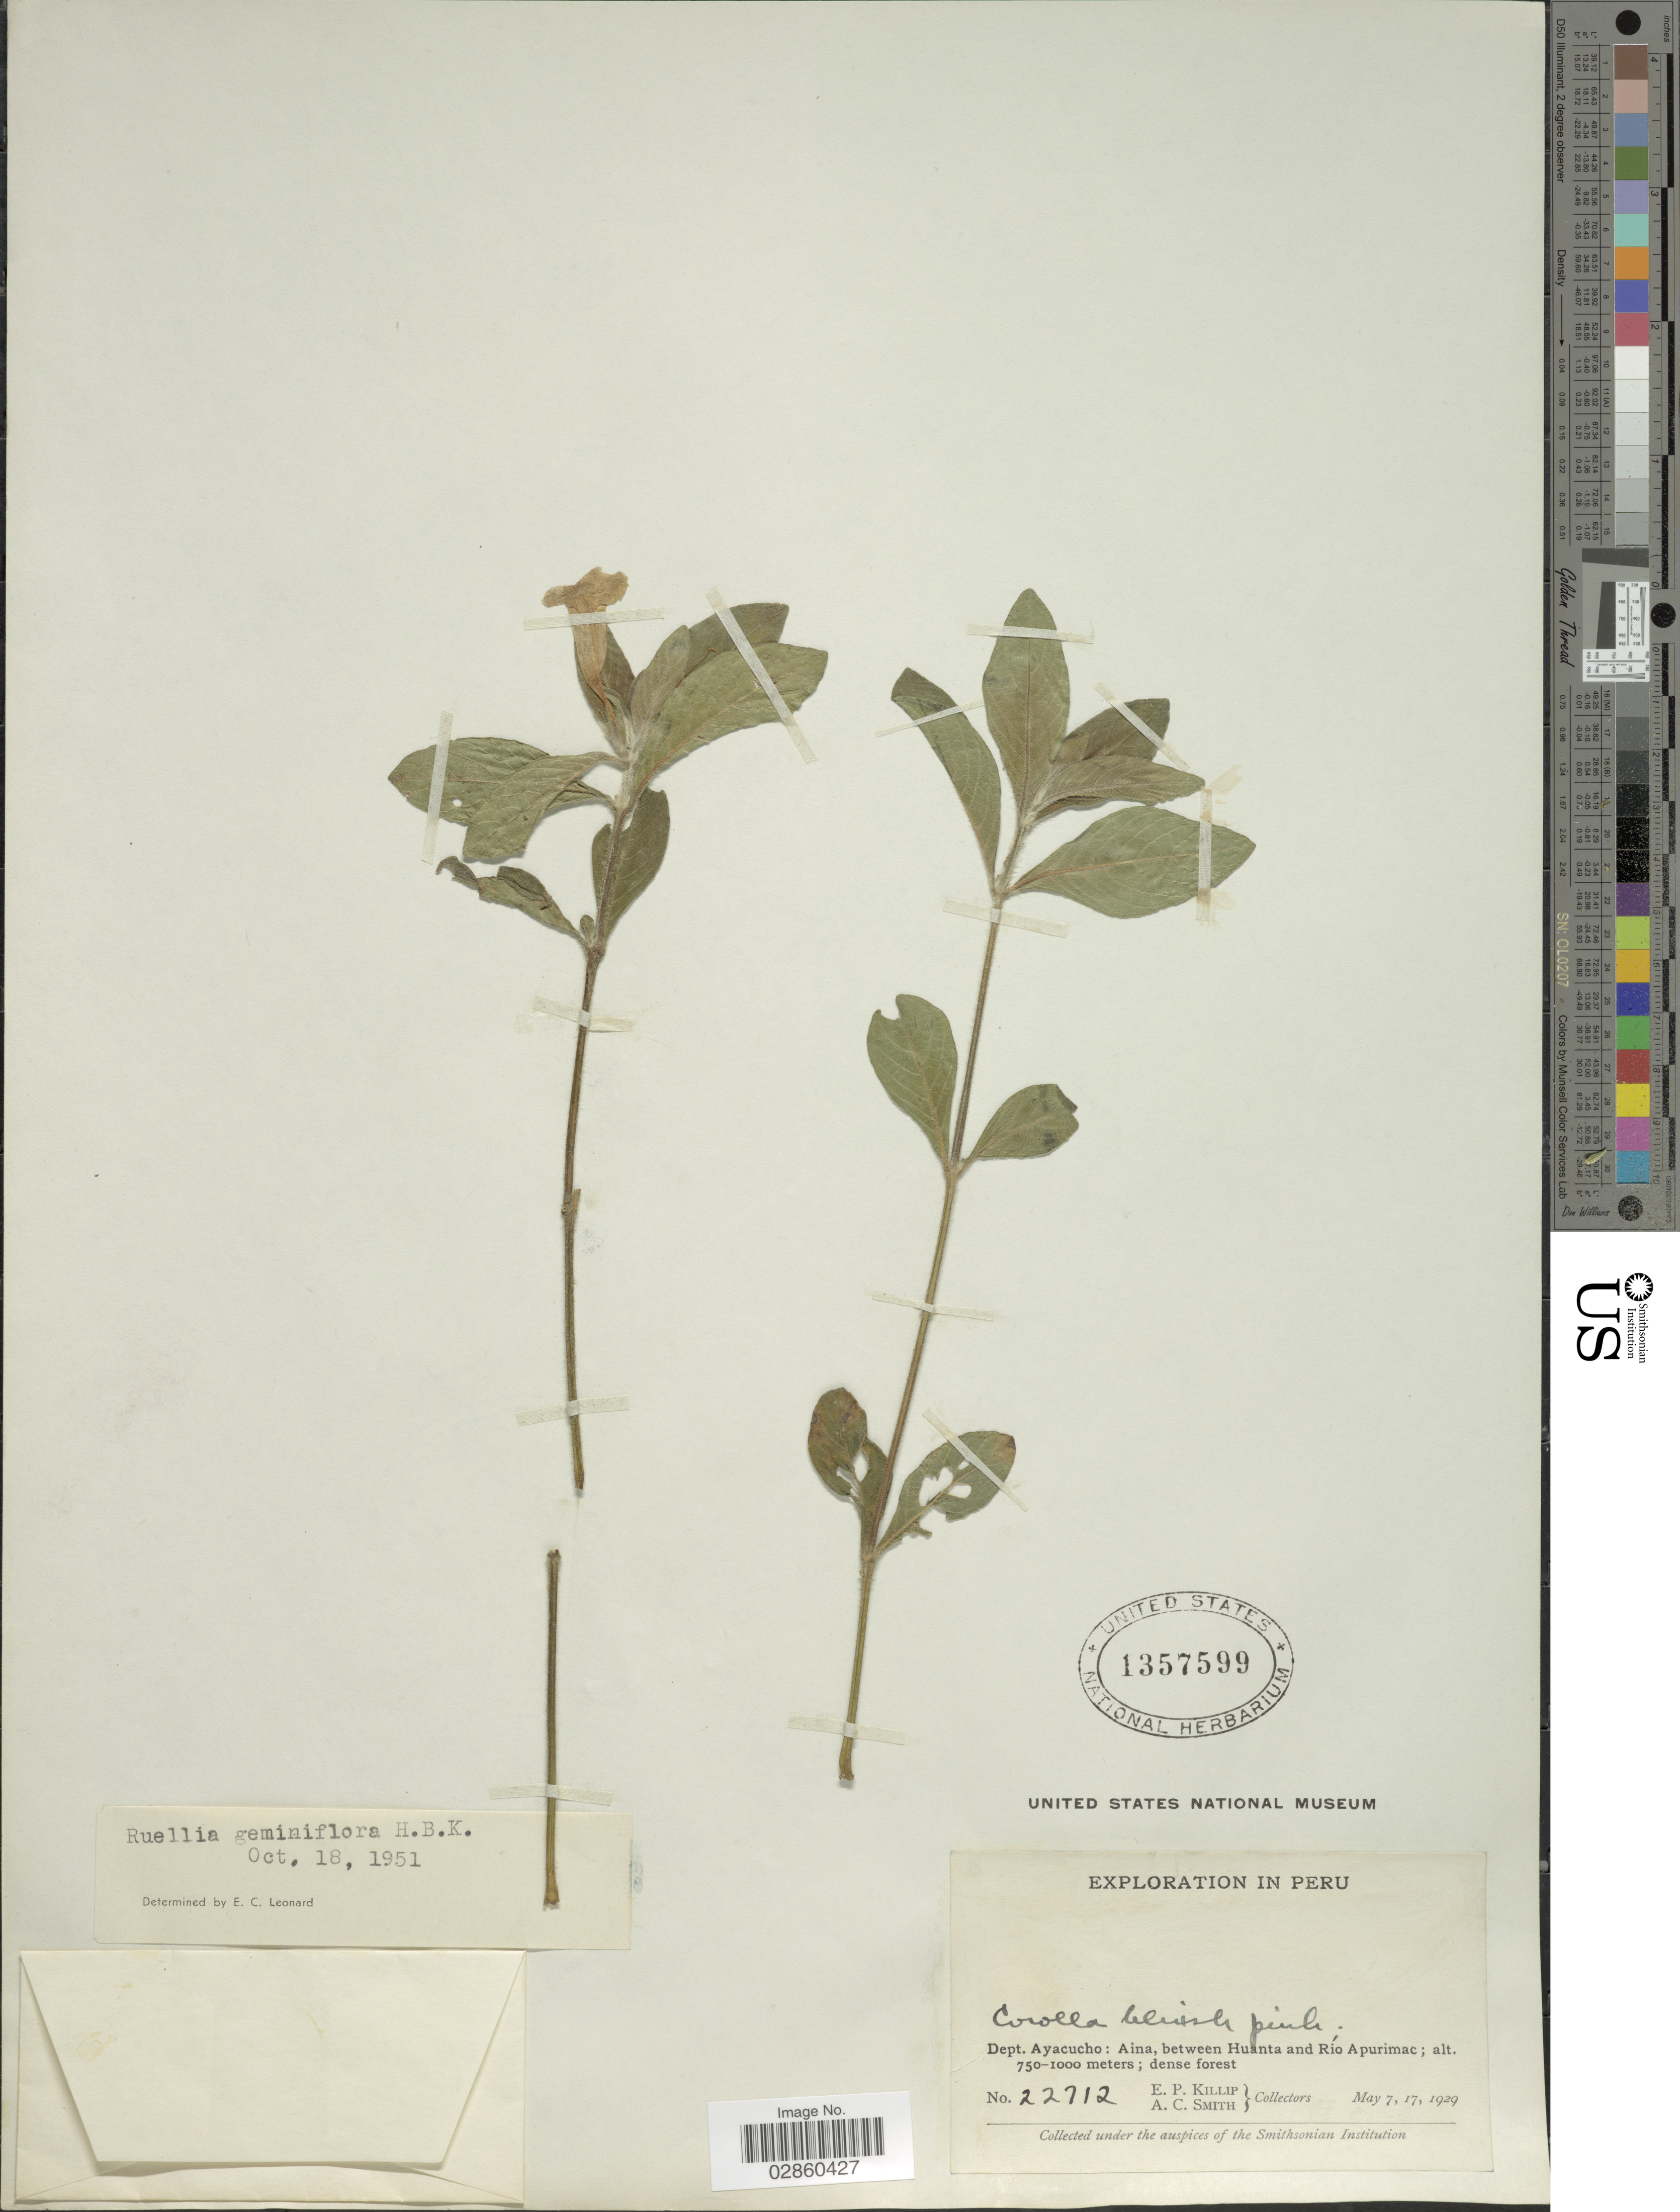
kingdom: Plantae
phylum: Tracheophyta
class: Magnoliopsida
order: Lamiales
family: Acanthaceae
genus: Ruellia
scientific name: Ruellia geminiflora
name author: Kunth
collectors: E. P. Killip & A. C. Smith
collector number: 22712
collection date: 1929-05-07/1929-05-17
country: Peru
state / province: Ayacucho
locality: Dept. Ayacucho: Aina, between Huanta and Río Apurimac.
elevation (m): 750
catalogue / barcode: US 1357599